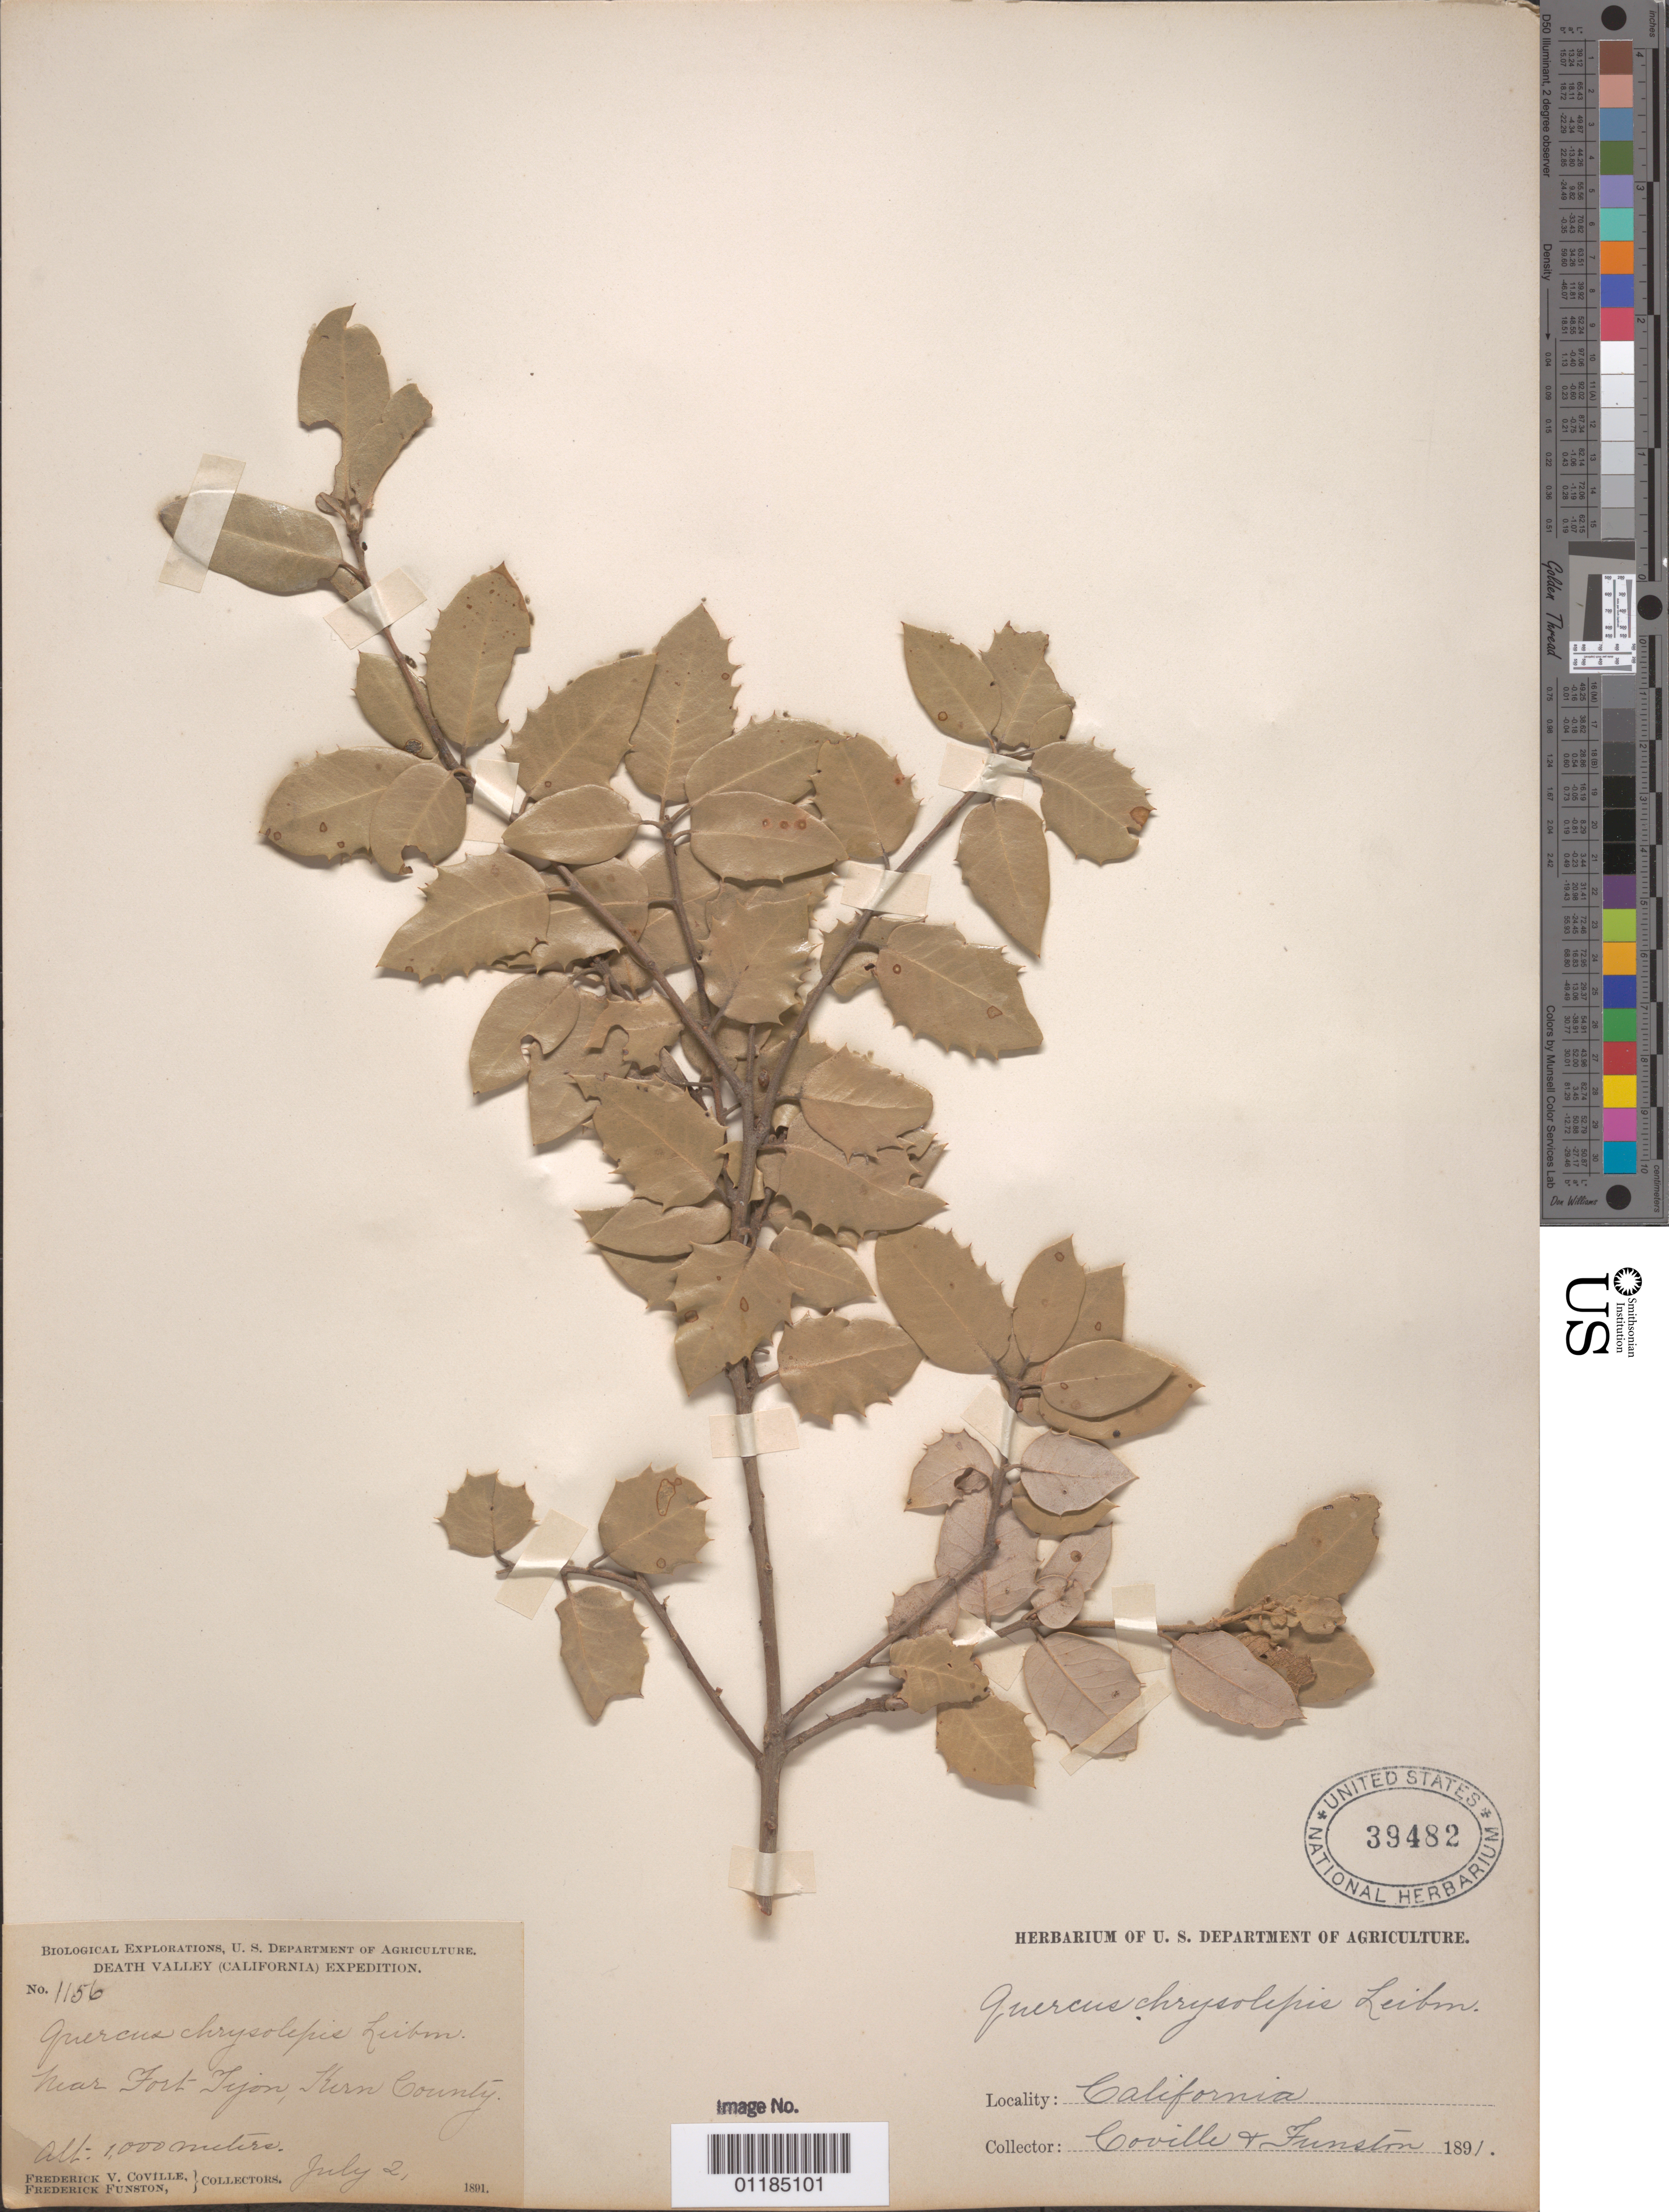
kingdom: Plantae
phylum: Tracheophyta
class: Magnoliopsida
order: Fagales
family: Fagaceae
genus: Quercus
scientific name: Quercus chrysolepis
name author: Liebm.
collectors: F. V. Coville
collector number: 1156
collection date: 1891-07-02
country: United States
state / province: California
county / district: Kern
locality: Near Fort Tejon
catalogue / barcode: US 39482